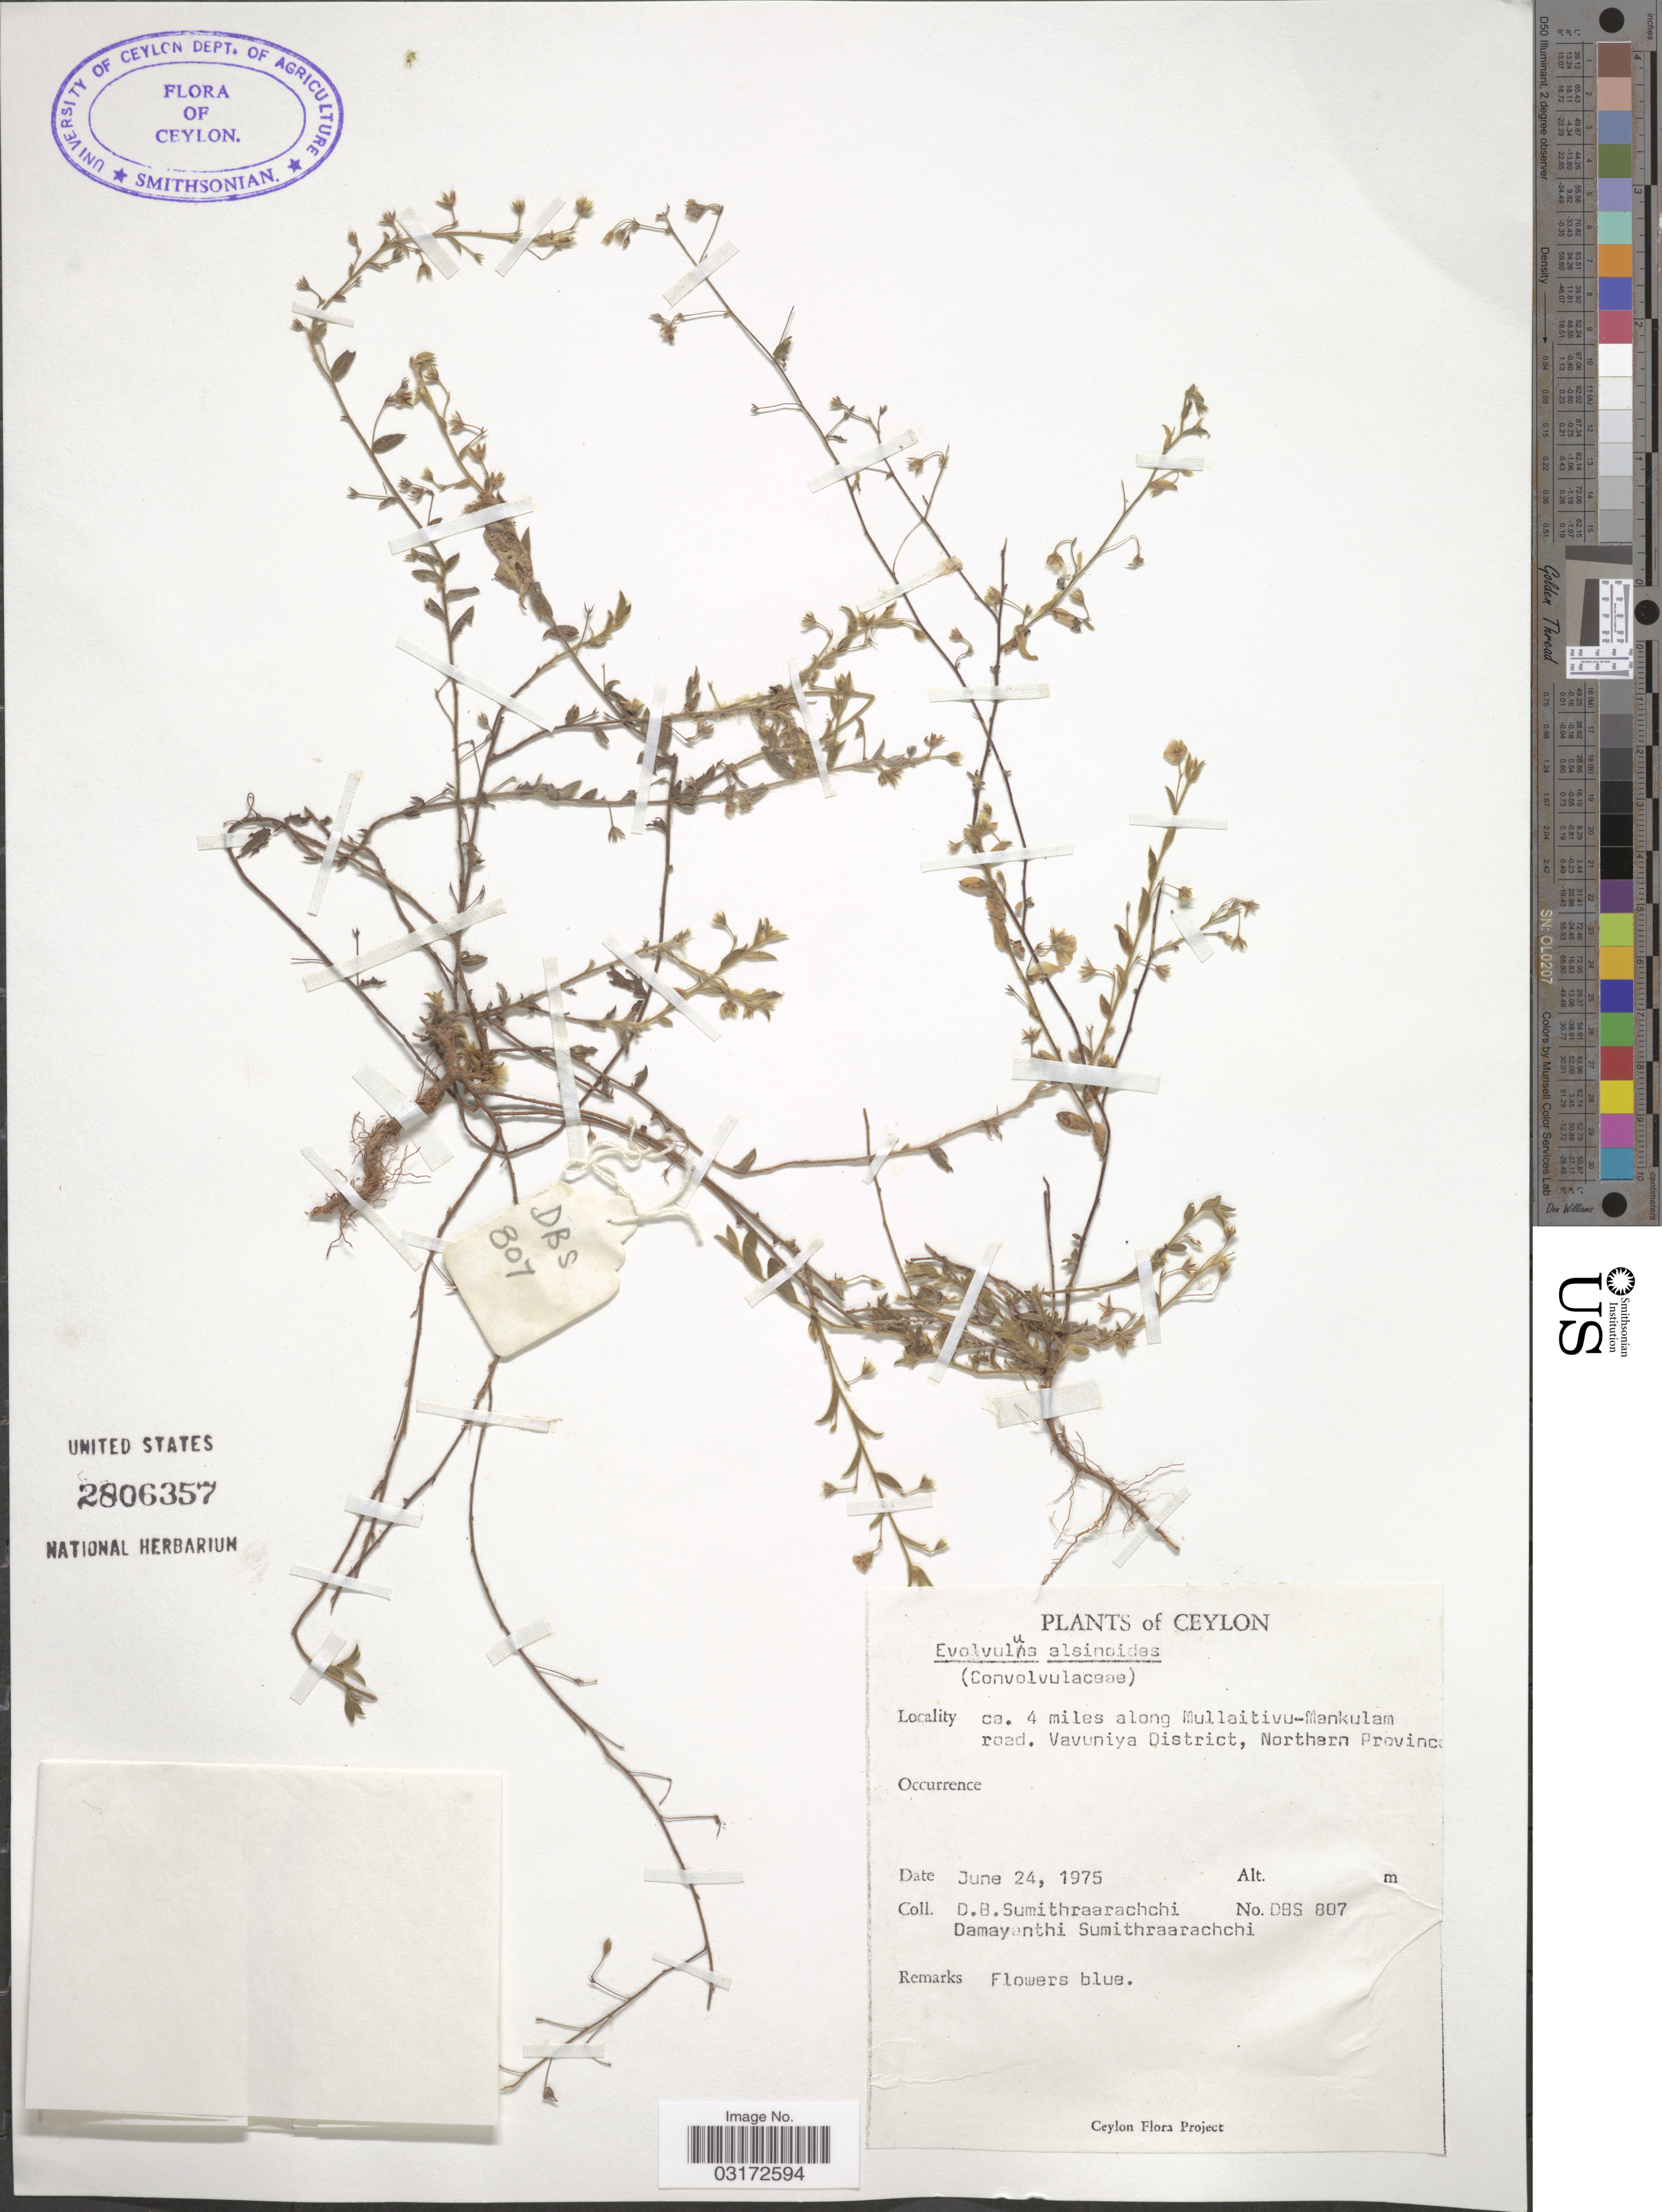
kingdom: Plantae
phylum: Tracheophyta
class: Magnoliopsida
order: Solanales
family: Convolvulaceae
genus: Evolvulus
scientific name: Evolvulus alsinoides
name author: (L.) L.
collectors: D. B. Sumithraarachchi & D. Sumithraarachchi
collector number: DBS807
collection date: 1975-06-24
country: Sri Lanka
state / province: Northern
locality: Ceylon. Ca. 4 miles along Mullaitivu-Mankulam road. Vavuniya District, Northern Province.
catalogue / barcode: US 2806357